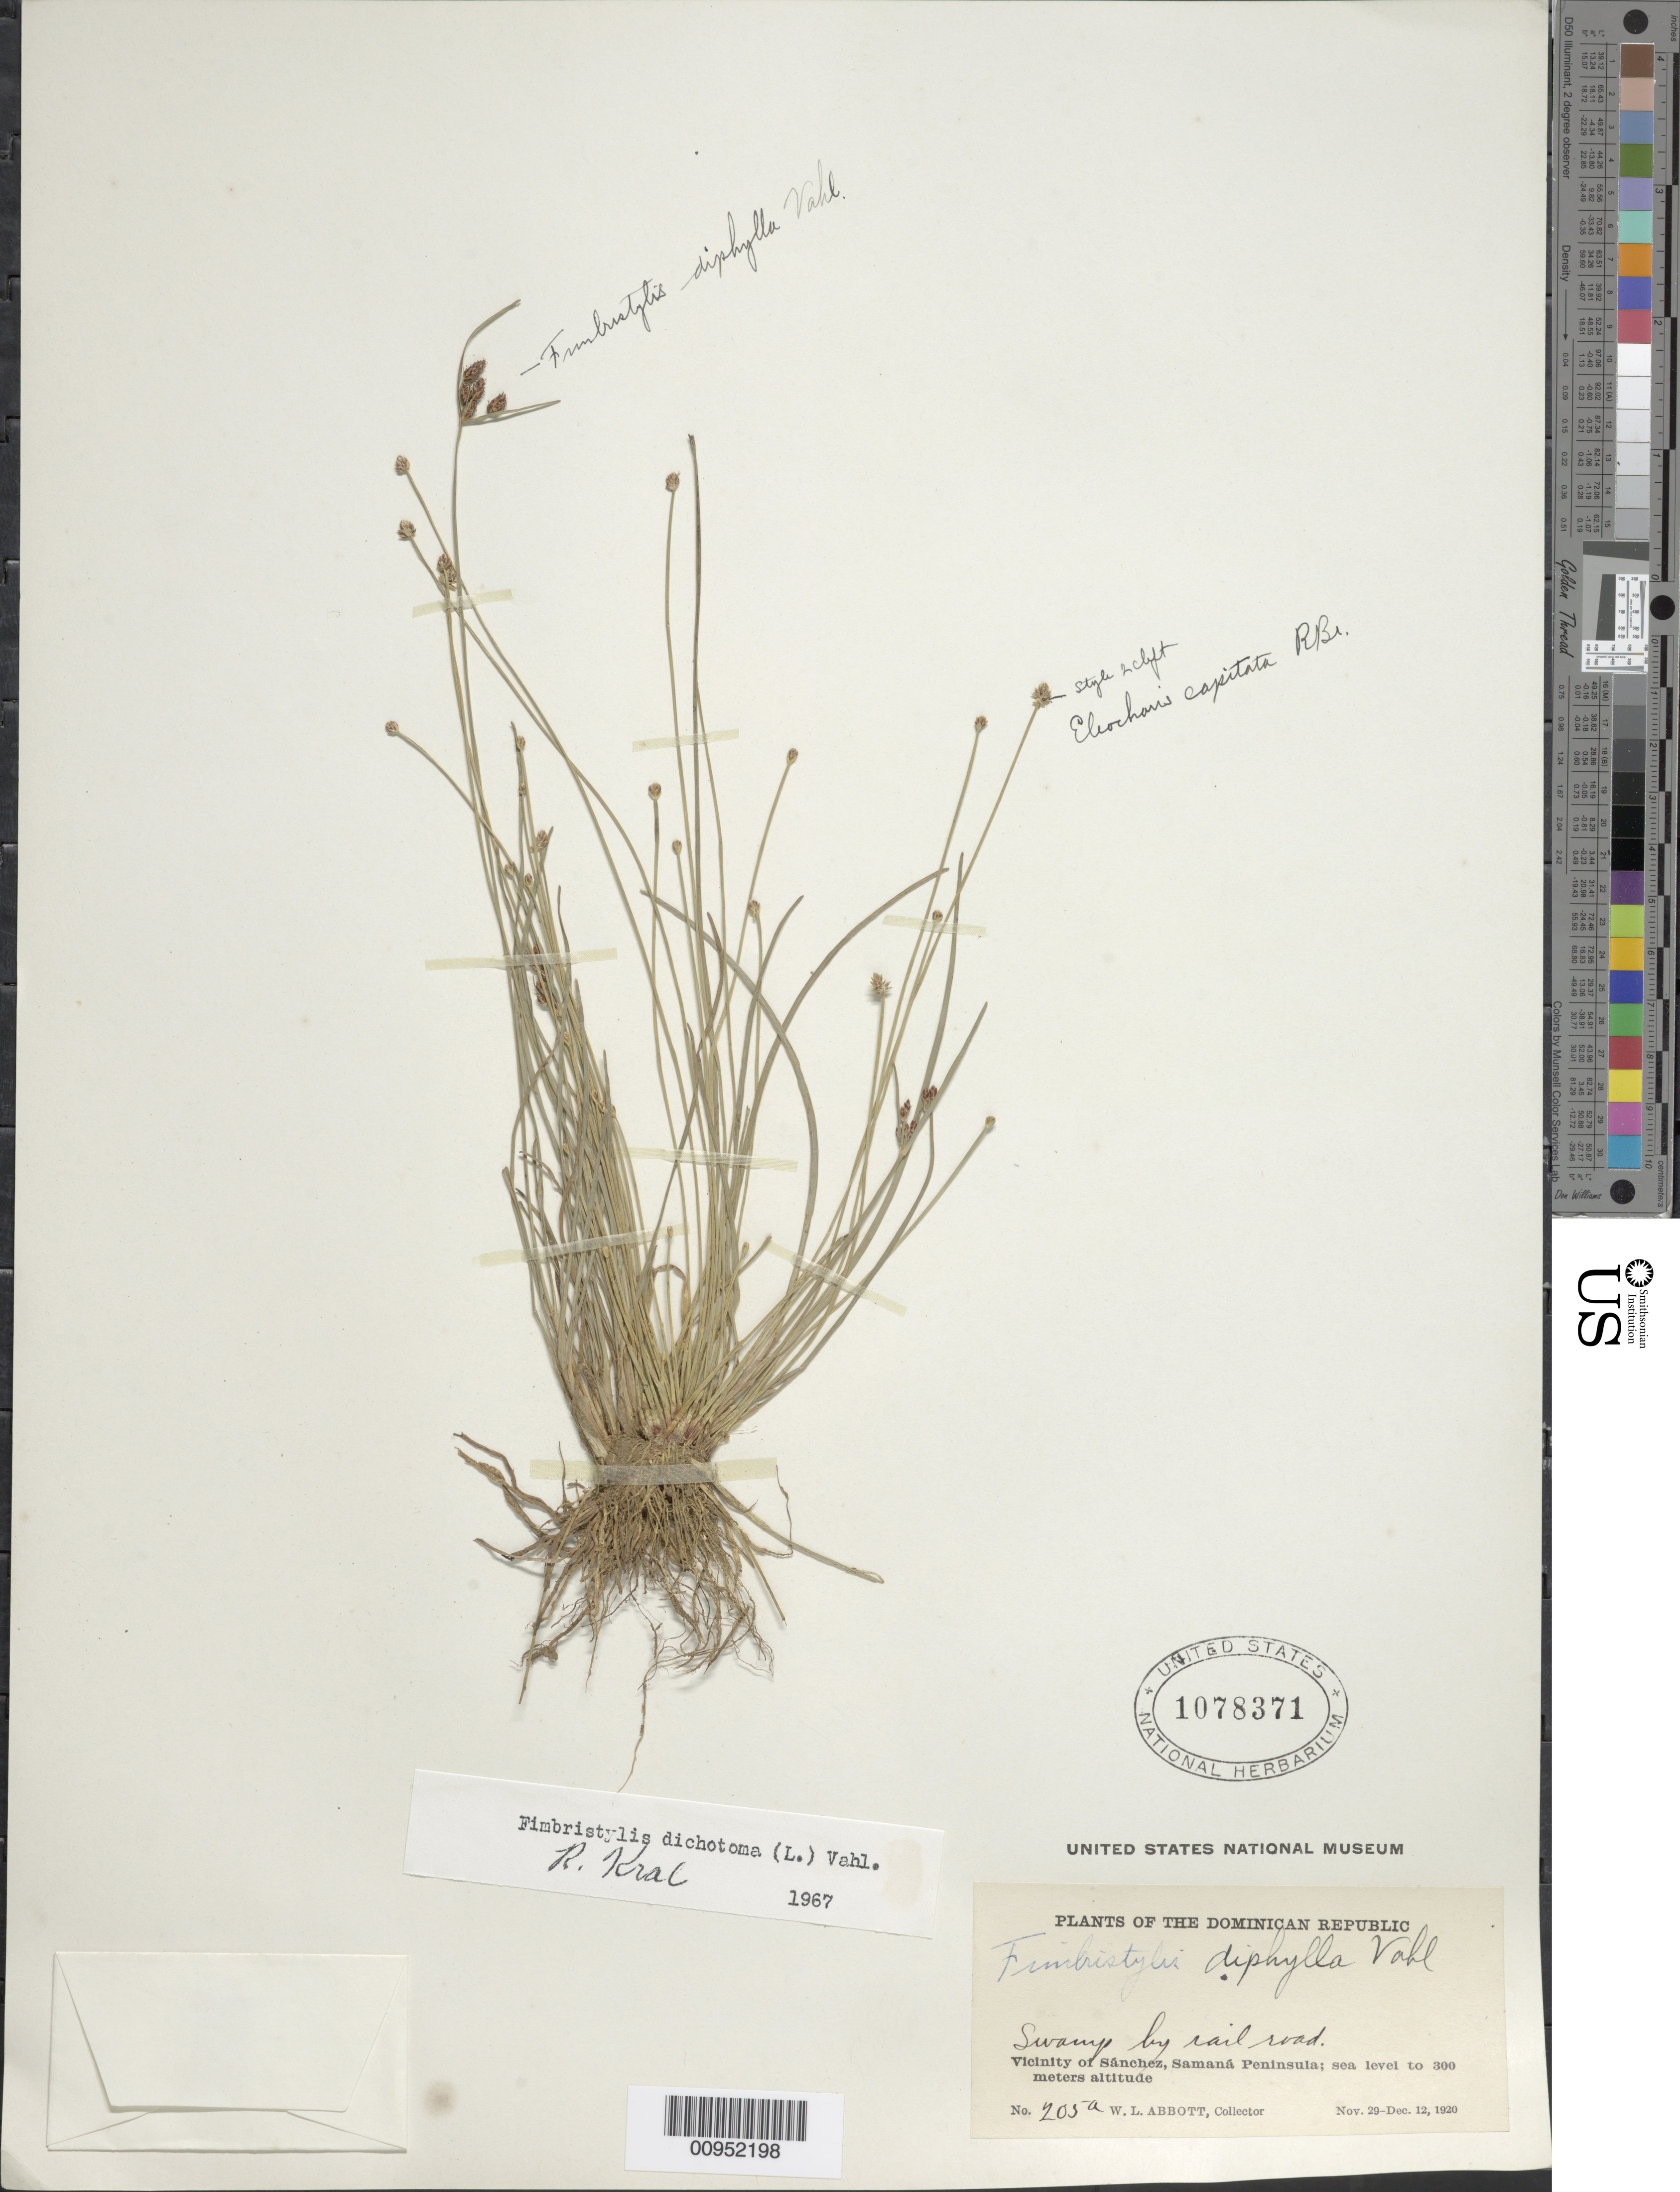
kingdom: Plantae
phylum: Tracheophyta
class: Liliopsida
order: Poales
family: Cyperaceae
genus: Fimbristylis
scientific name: Fimbristylis dichotoma subsp. dichotoma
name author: (L.) Vahl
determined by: Kral, Robert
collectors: W. L. Abbott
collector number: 205A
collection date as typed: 29 Nov 1920 to 12 Dec 1920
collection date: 1920-11-29/1920-12-12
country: Dominican Republic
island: Hispaniola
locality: Vicinity of Samaná, Samaná Peninsula, swamp by rail road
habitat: Swamp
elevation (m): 0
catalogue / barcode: US 1078371